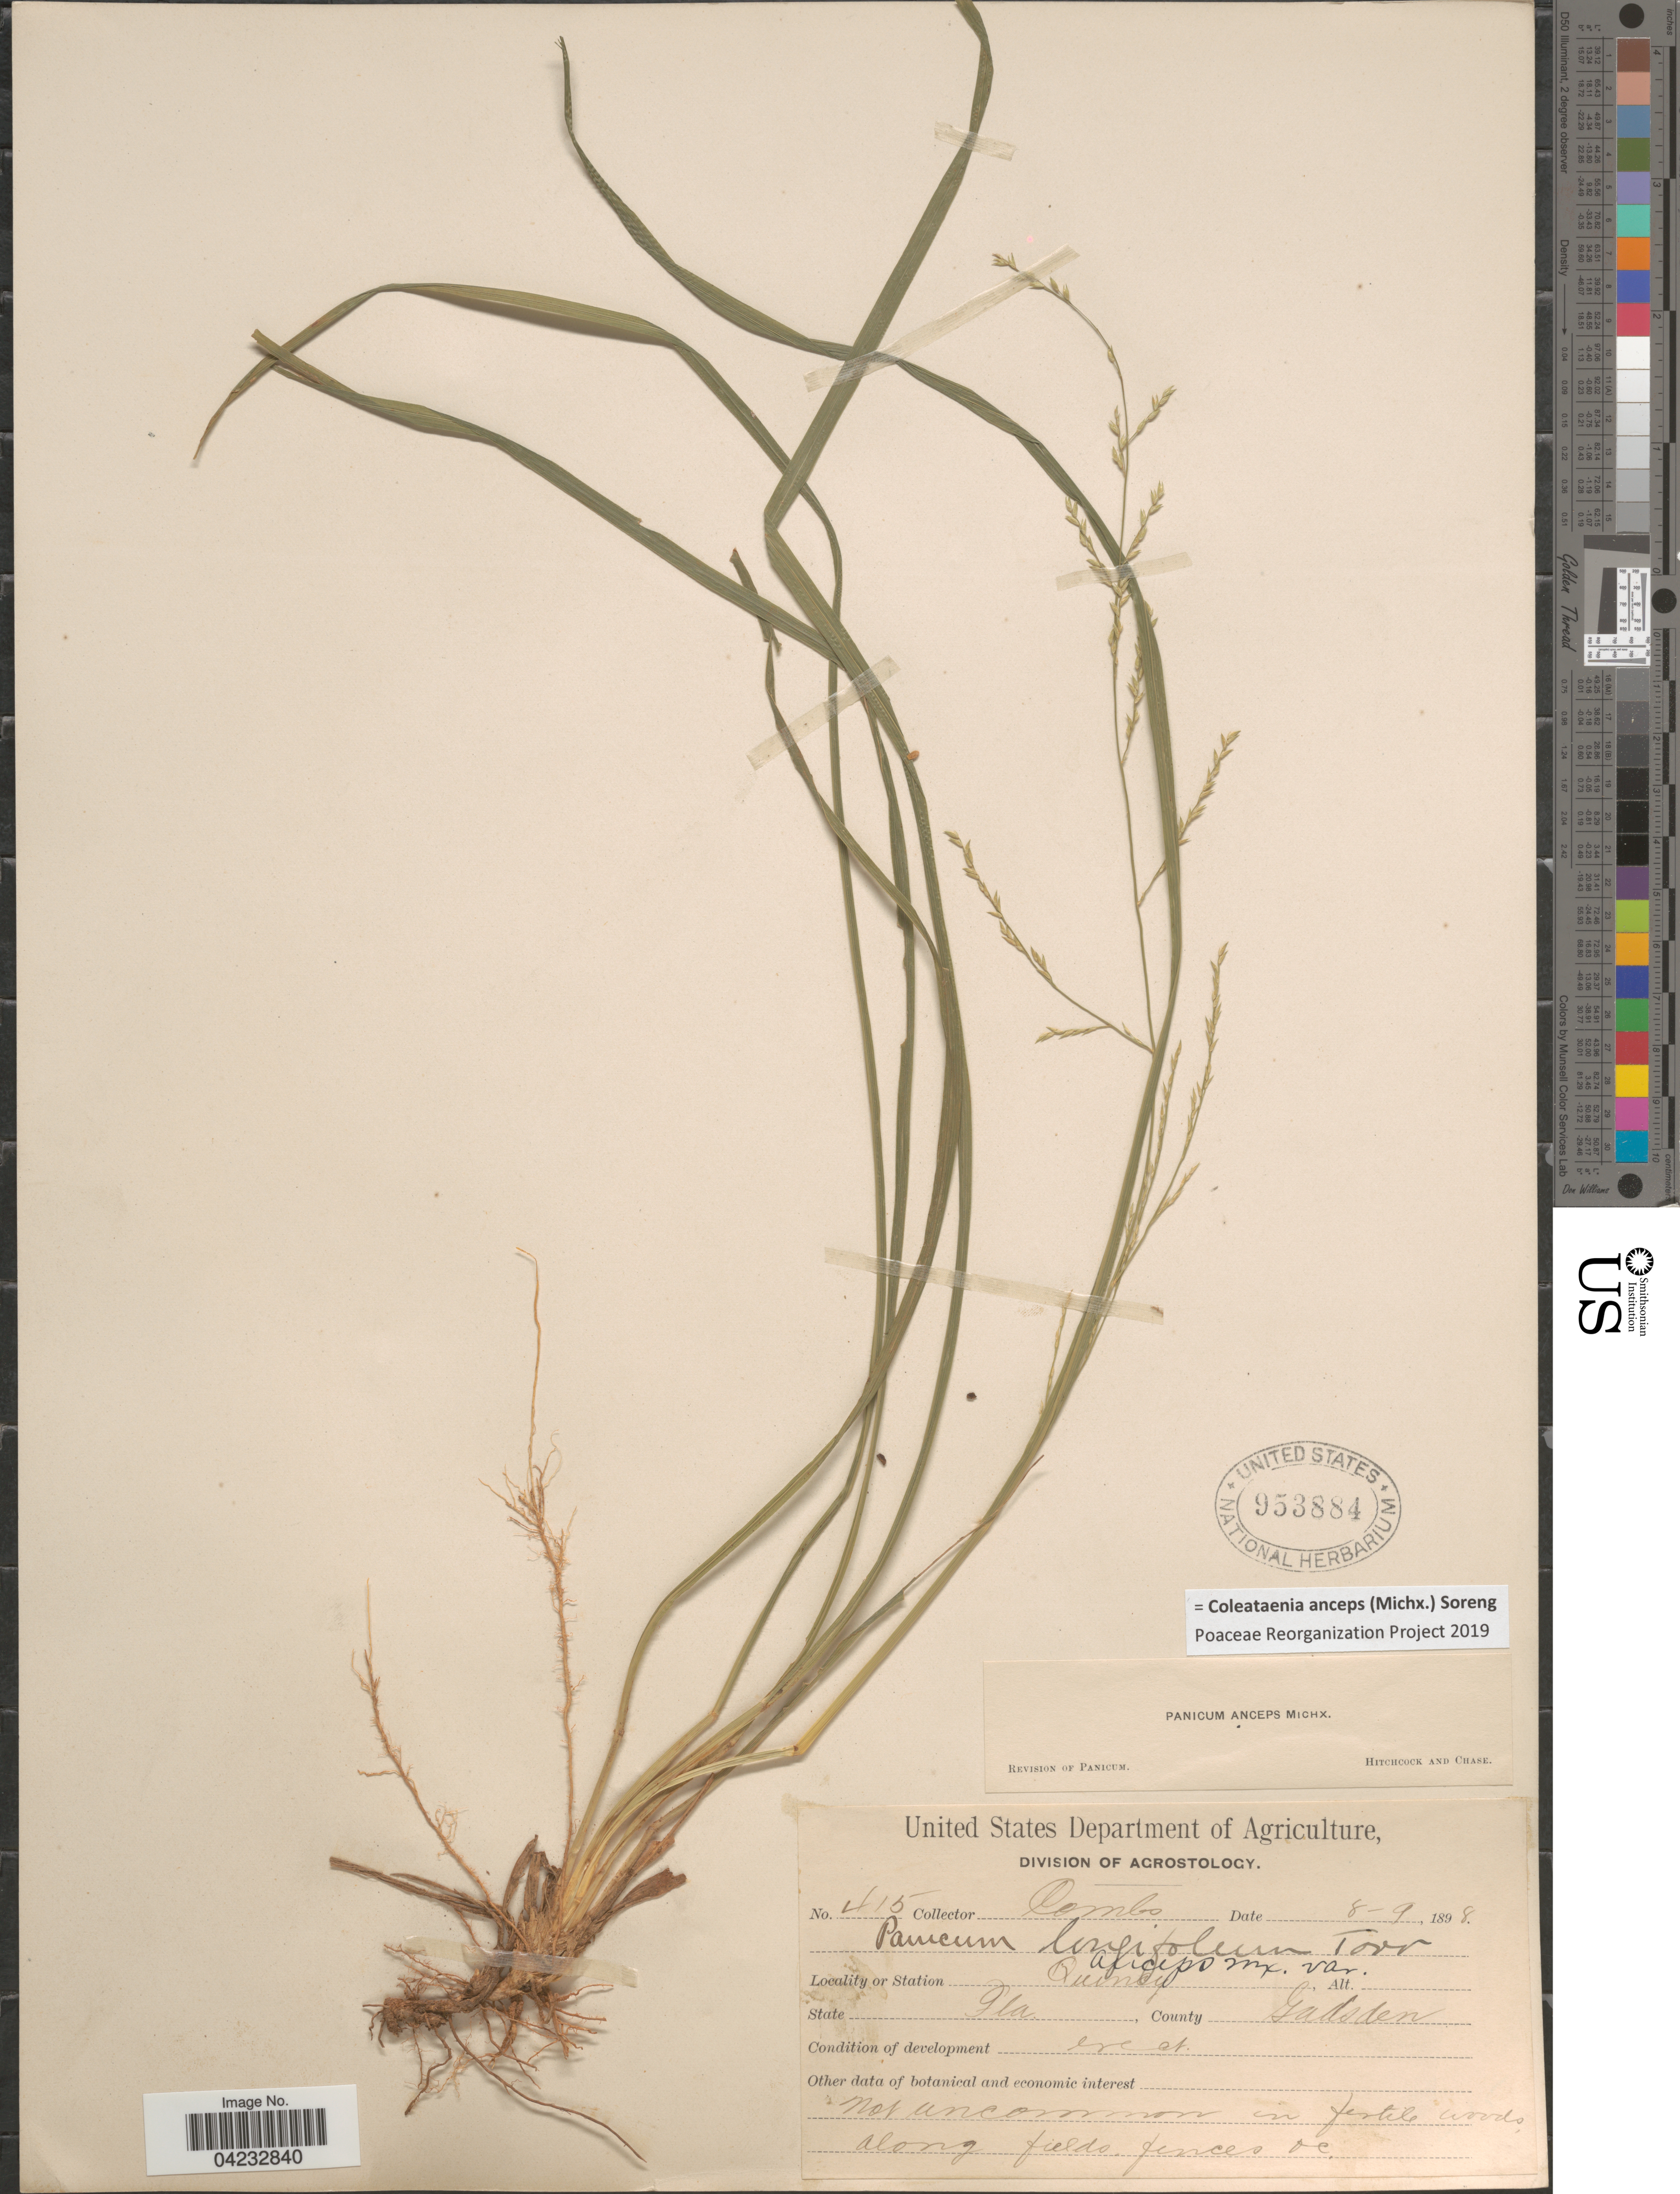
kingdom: Plantae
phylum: Tracheophyta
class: Liliopsida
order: Poales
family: Poaceae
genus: Coleataenia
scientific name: Coleataenia anceps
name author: (Michx.) Soreng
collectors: -. Combs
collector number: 415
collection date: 1898-08-09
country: United States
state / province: Florida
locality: Quincy. County Gadsden.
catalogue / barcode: US 953884